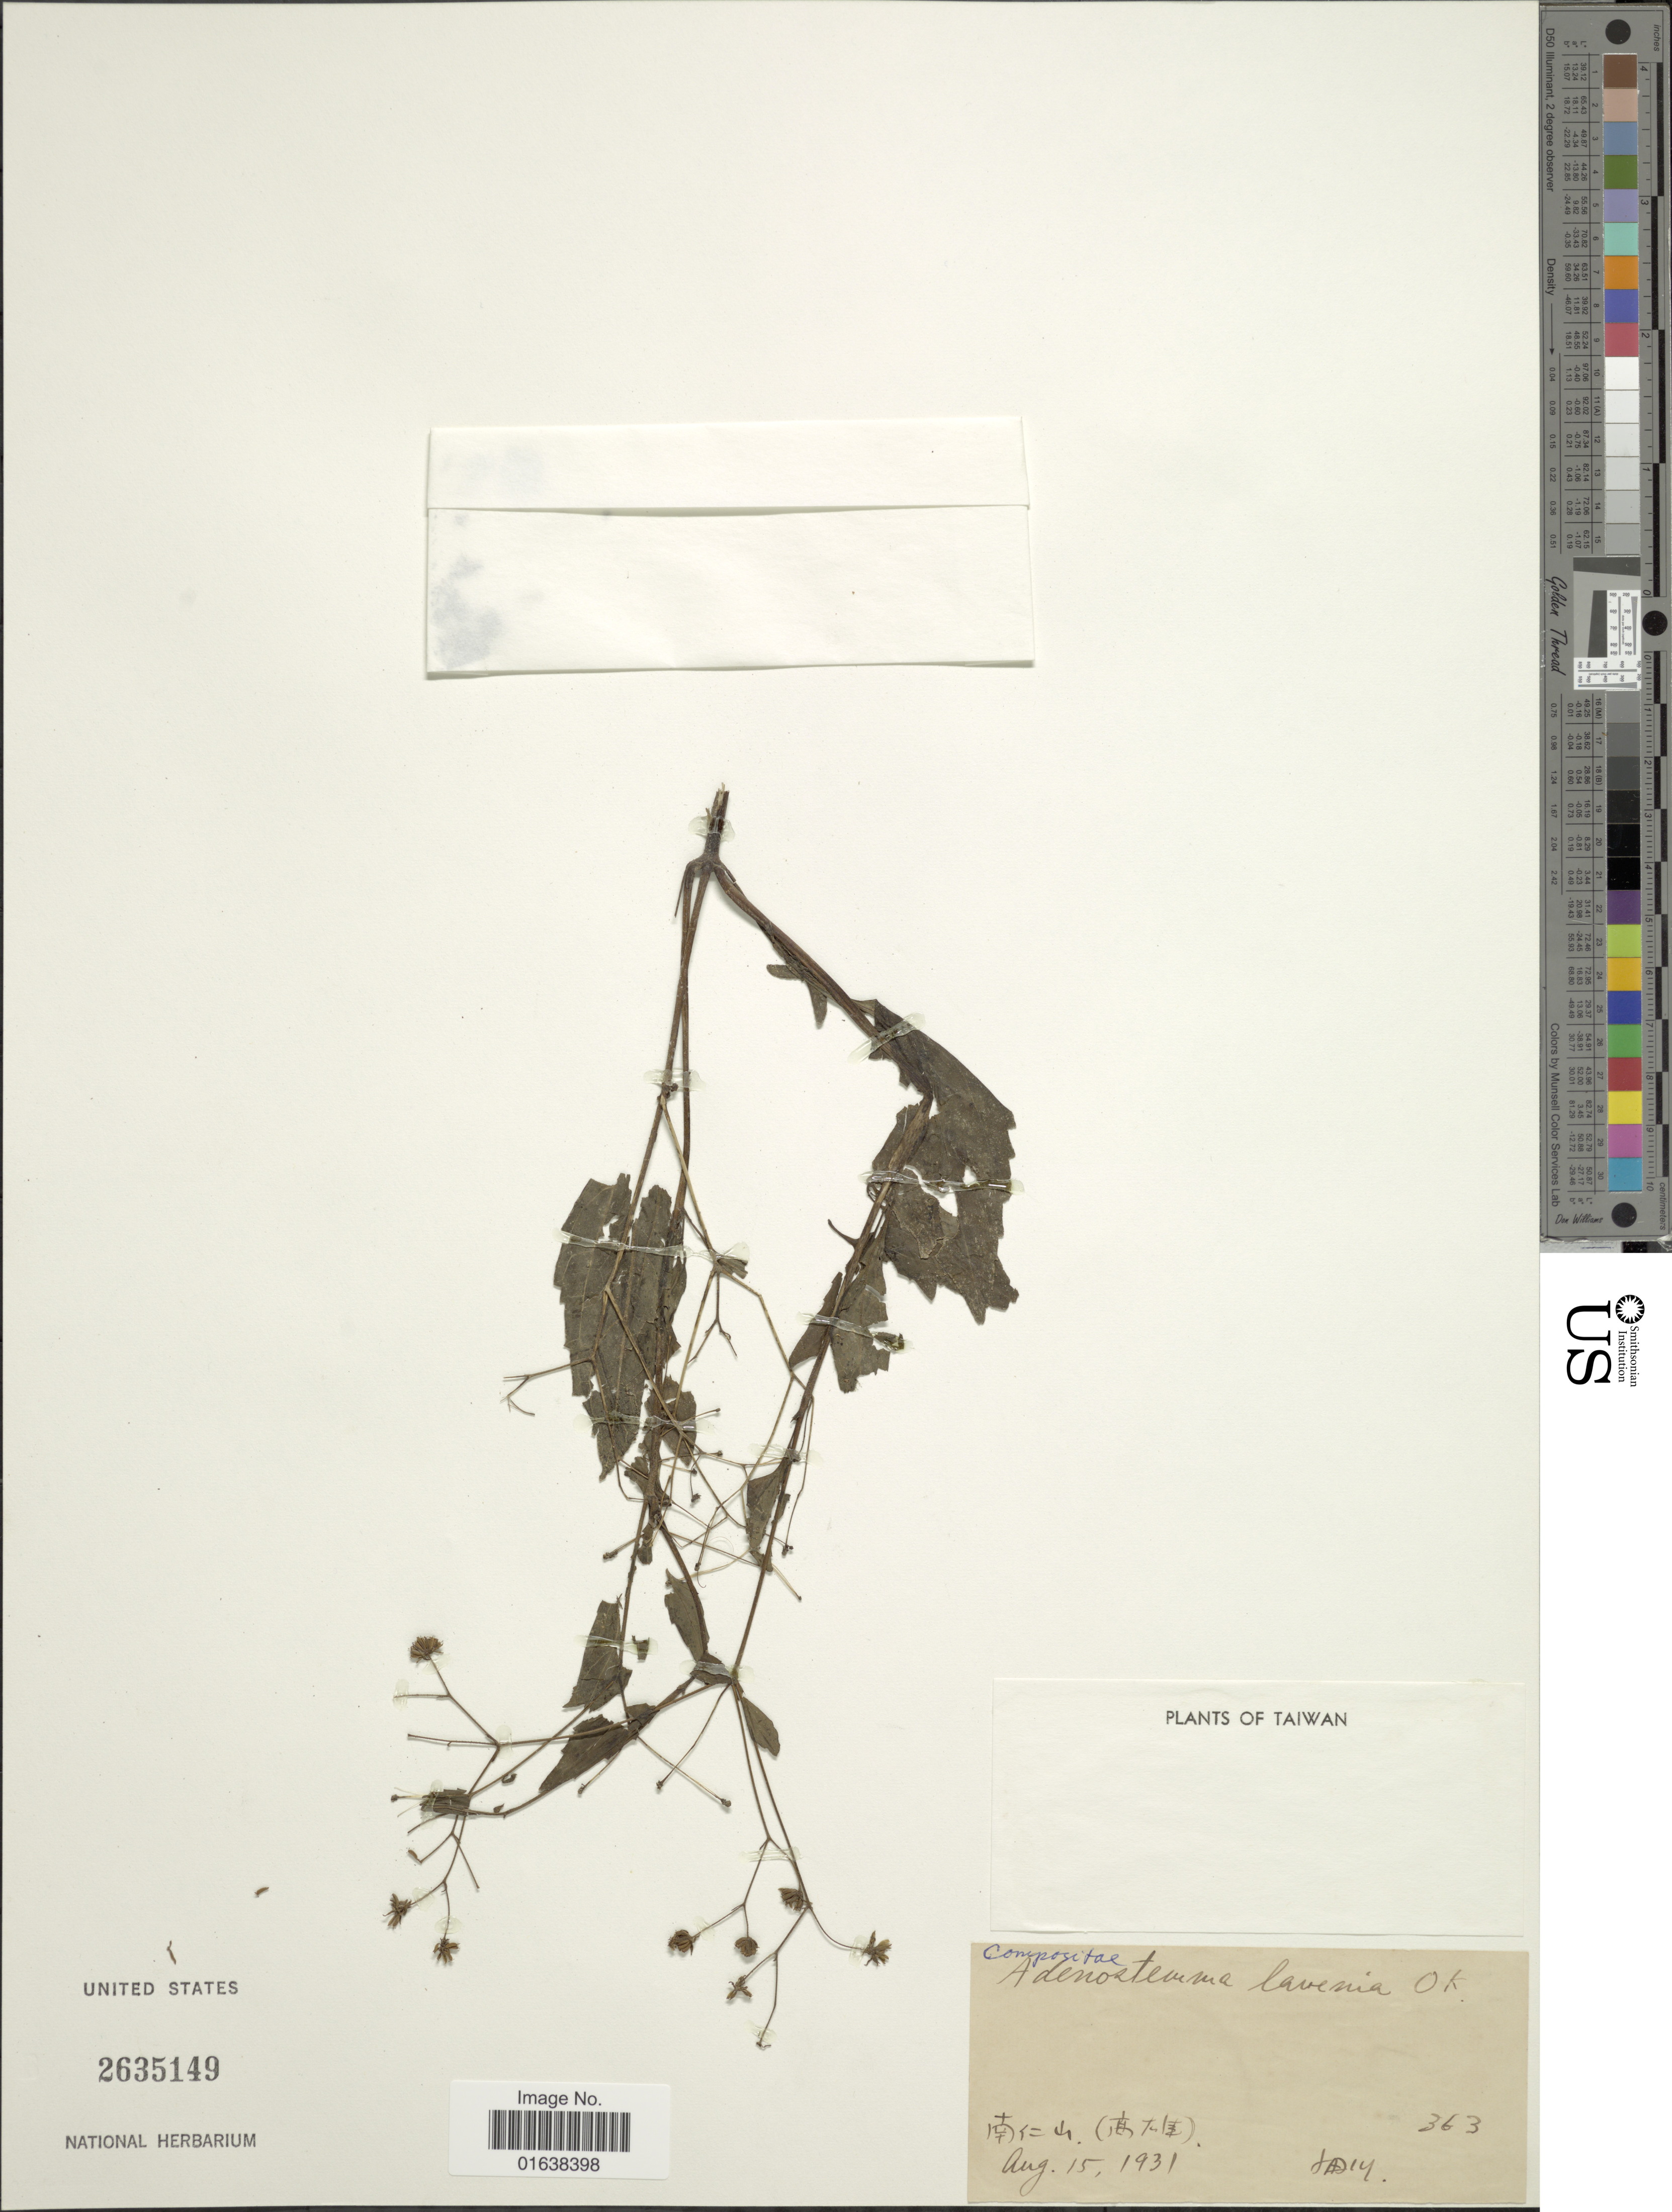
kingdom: Plantae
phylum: Tracheophyta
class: Magnoliopsida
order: Asterales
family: Asteraceae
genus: Adenostemma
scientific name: Adenostemma lavenia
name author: (L.) Kuntze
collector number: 363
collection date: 1931-08-15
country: Taiwan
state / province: Pingtung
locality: Mt. Nanren; Manzhou Township, Pingtung County (Kaohsiung in 1931)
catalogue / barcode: US 2635149